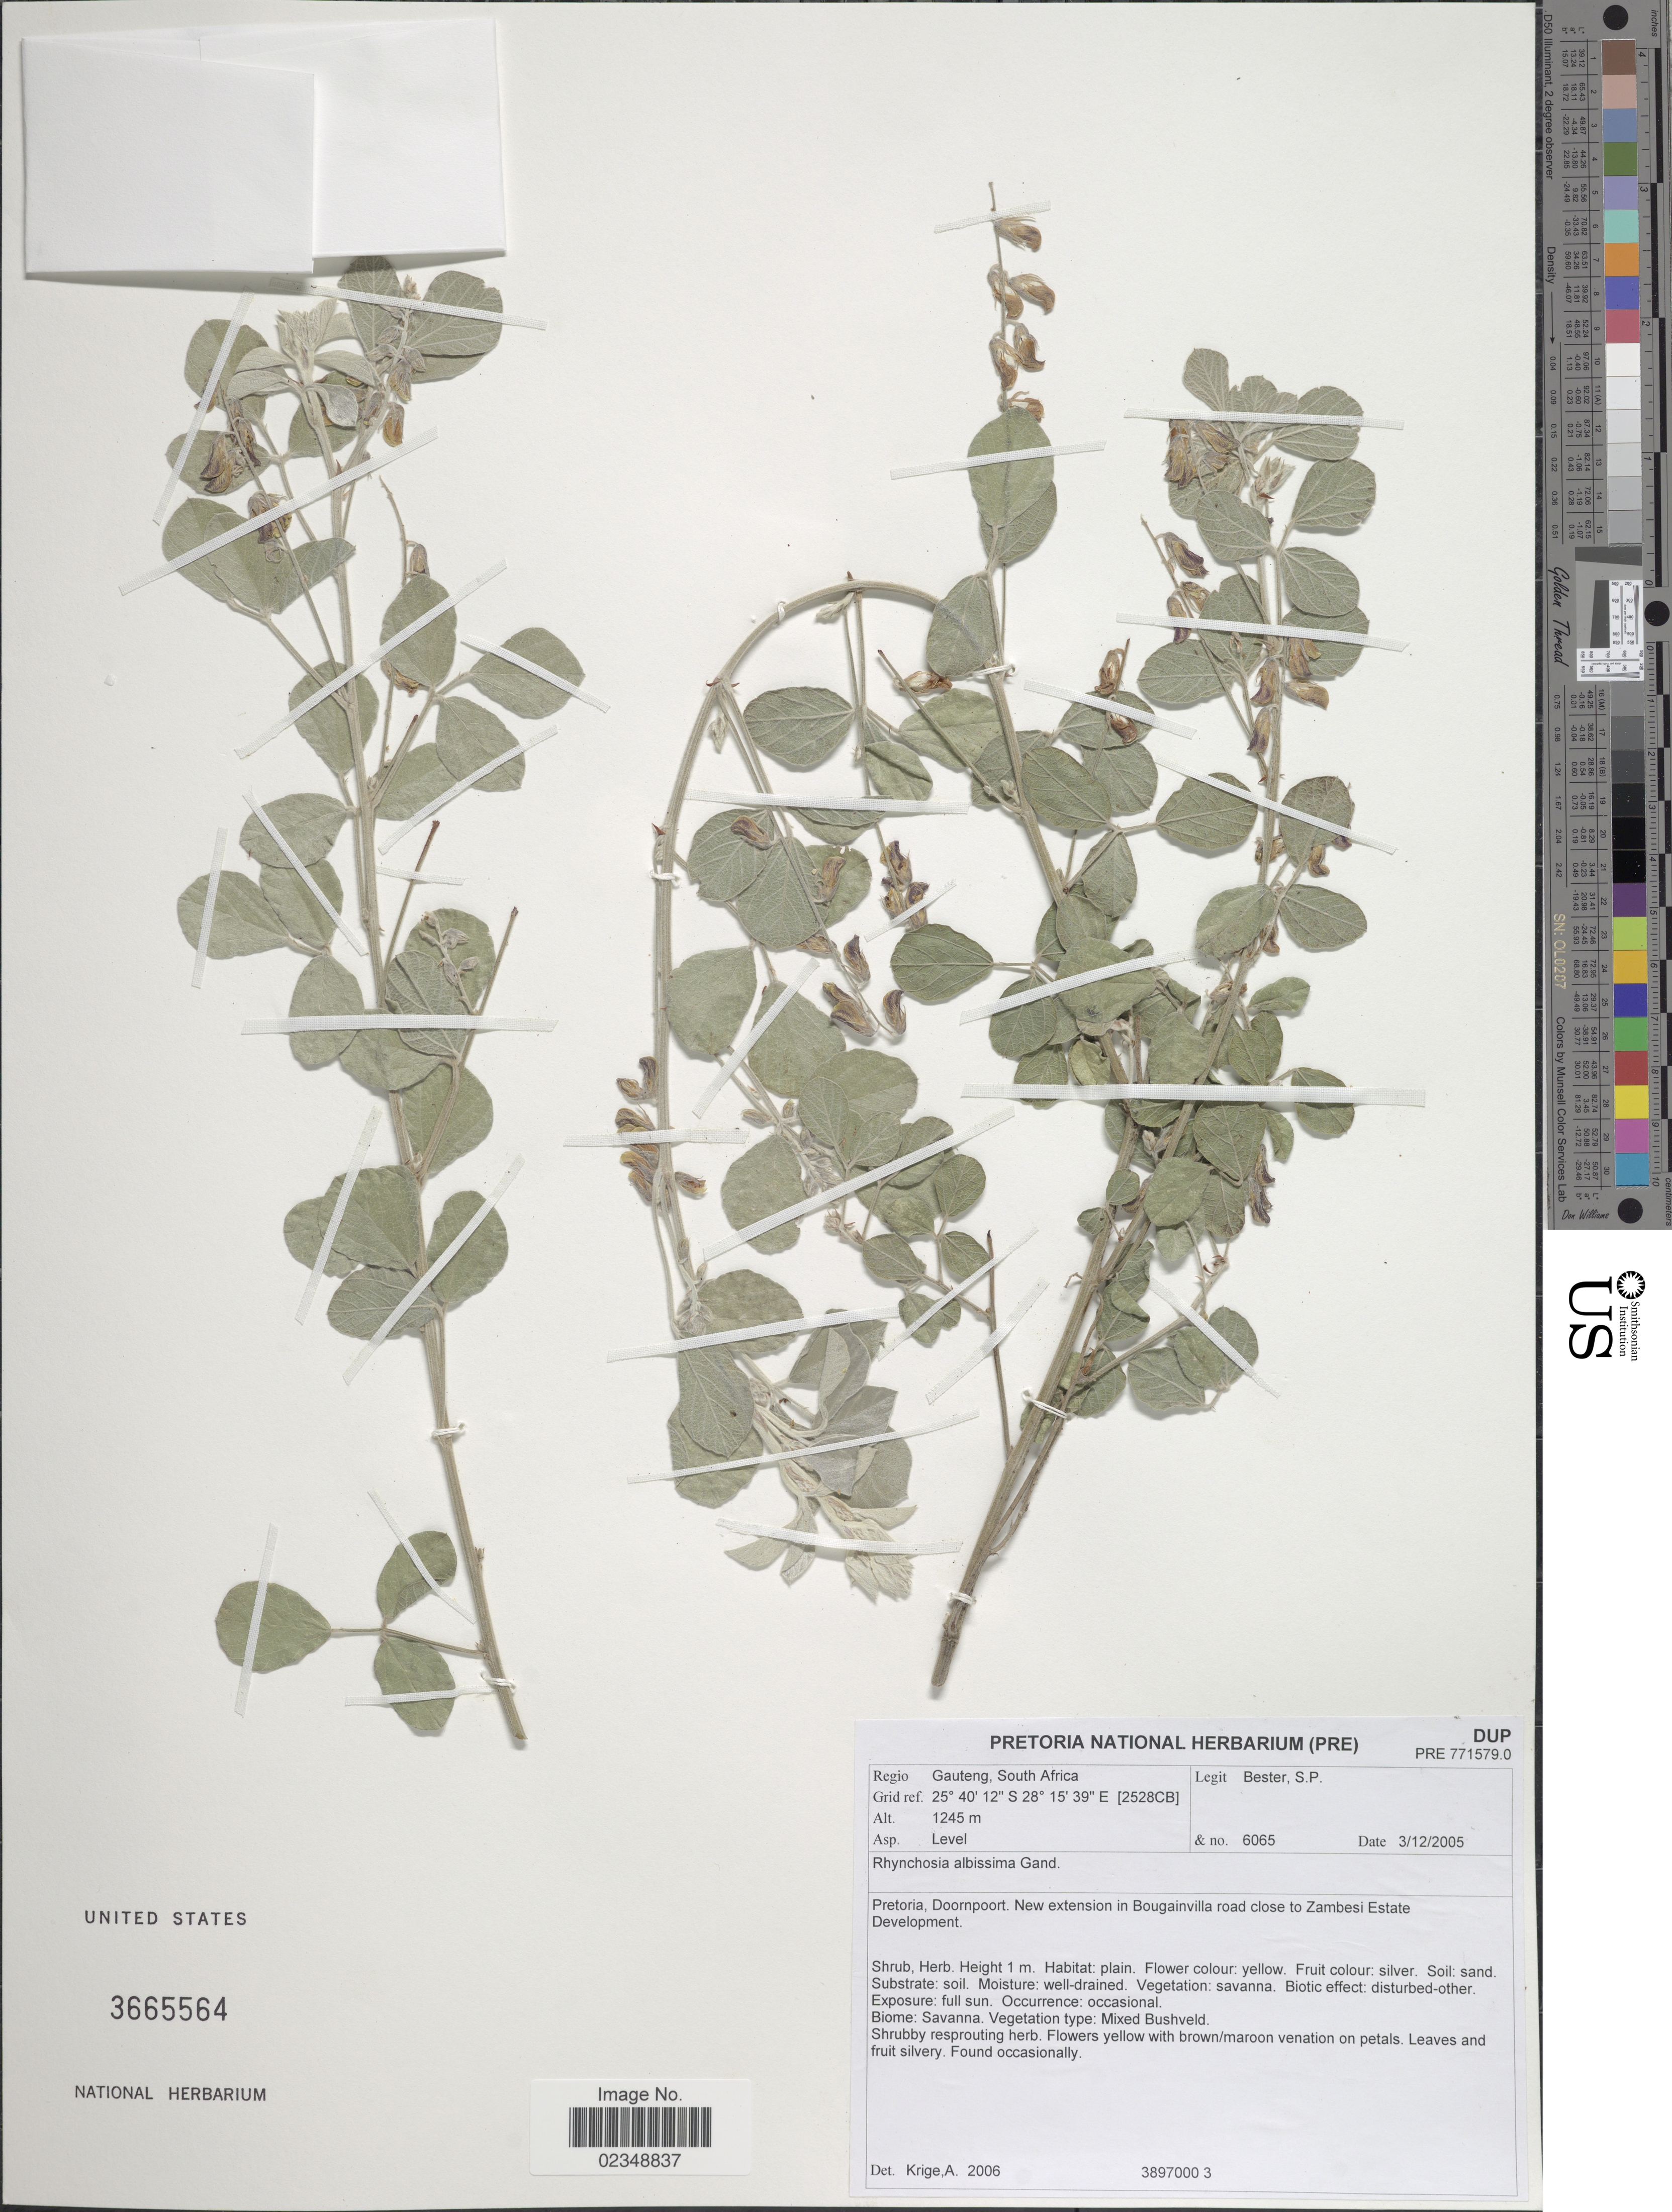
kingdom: Plantae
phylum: Tracheophyta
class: Magnoliopsida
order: Fabales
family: Fabaceae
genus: Rhynchosia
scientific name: Rhynchosia albissima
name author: Gand.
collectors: S. Bester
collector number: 6065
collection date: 2005-12-03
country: South Africa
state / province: Gauteng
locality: Regio Gauteng, South Africa. Pretoria, Doornpoort. New extension in Bougainvilla road close to Zambesi Estate Development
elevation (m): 1245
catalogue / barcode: US 3665564